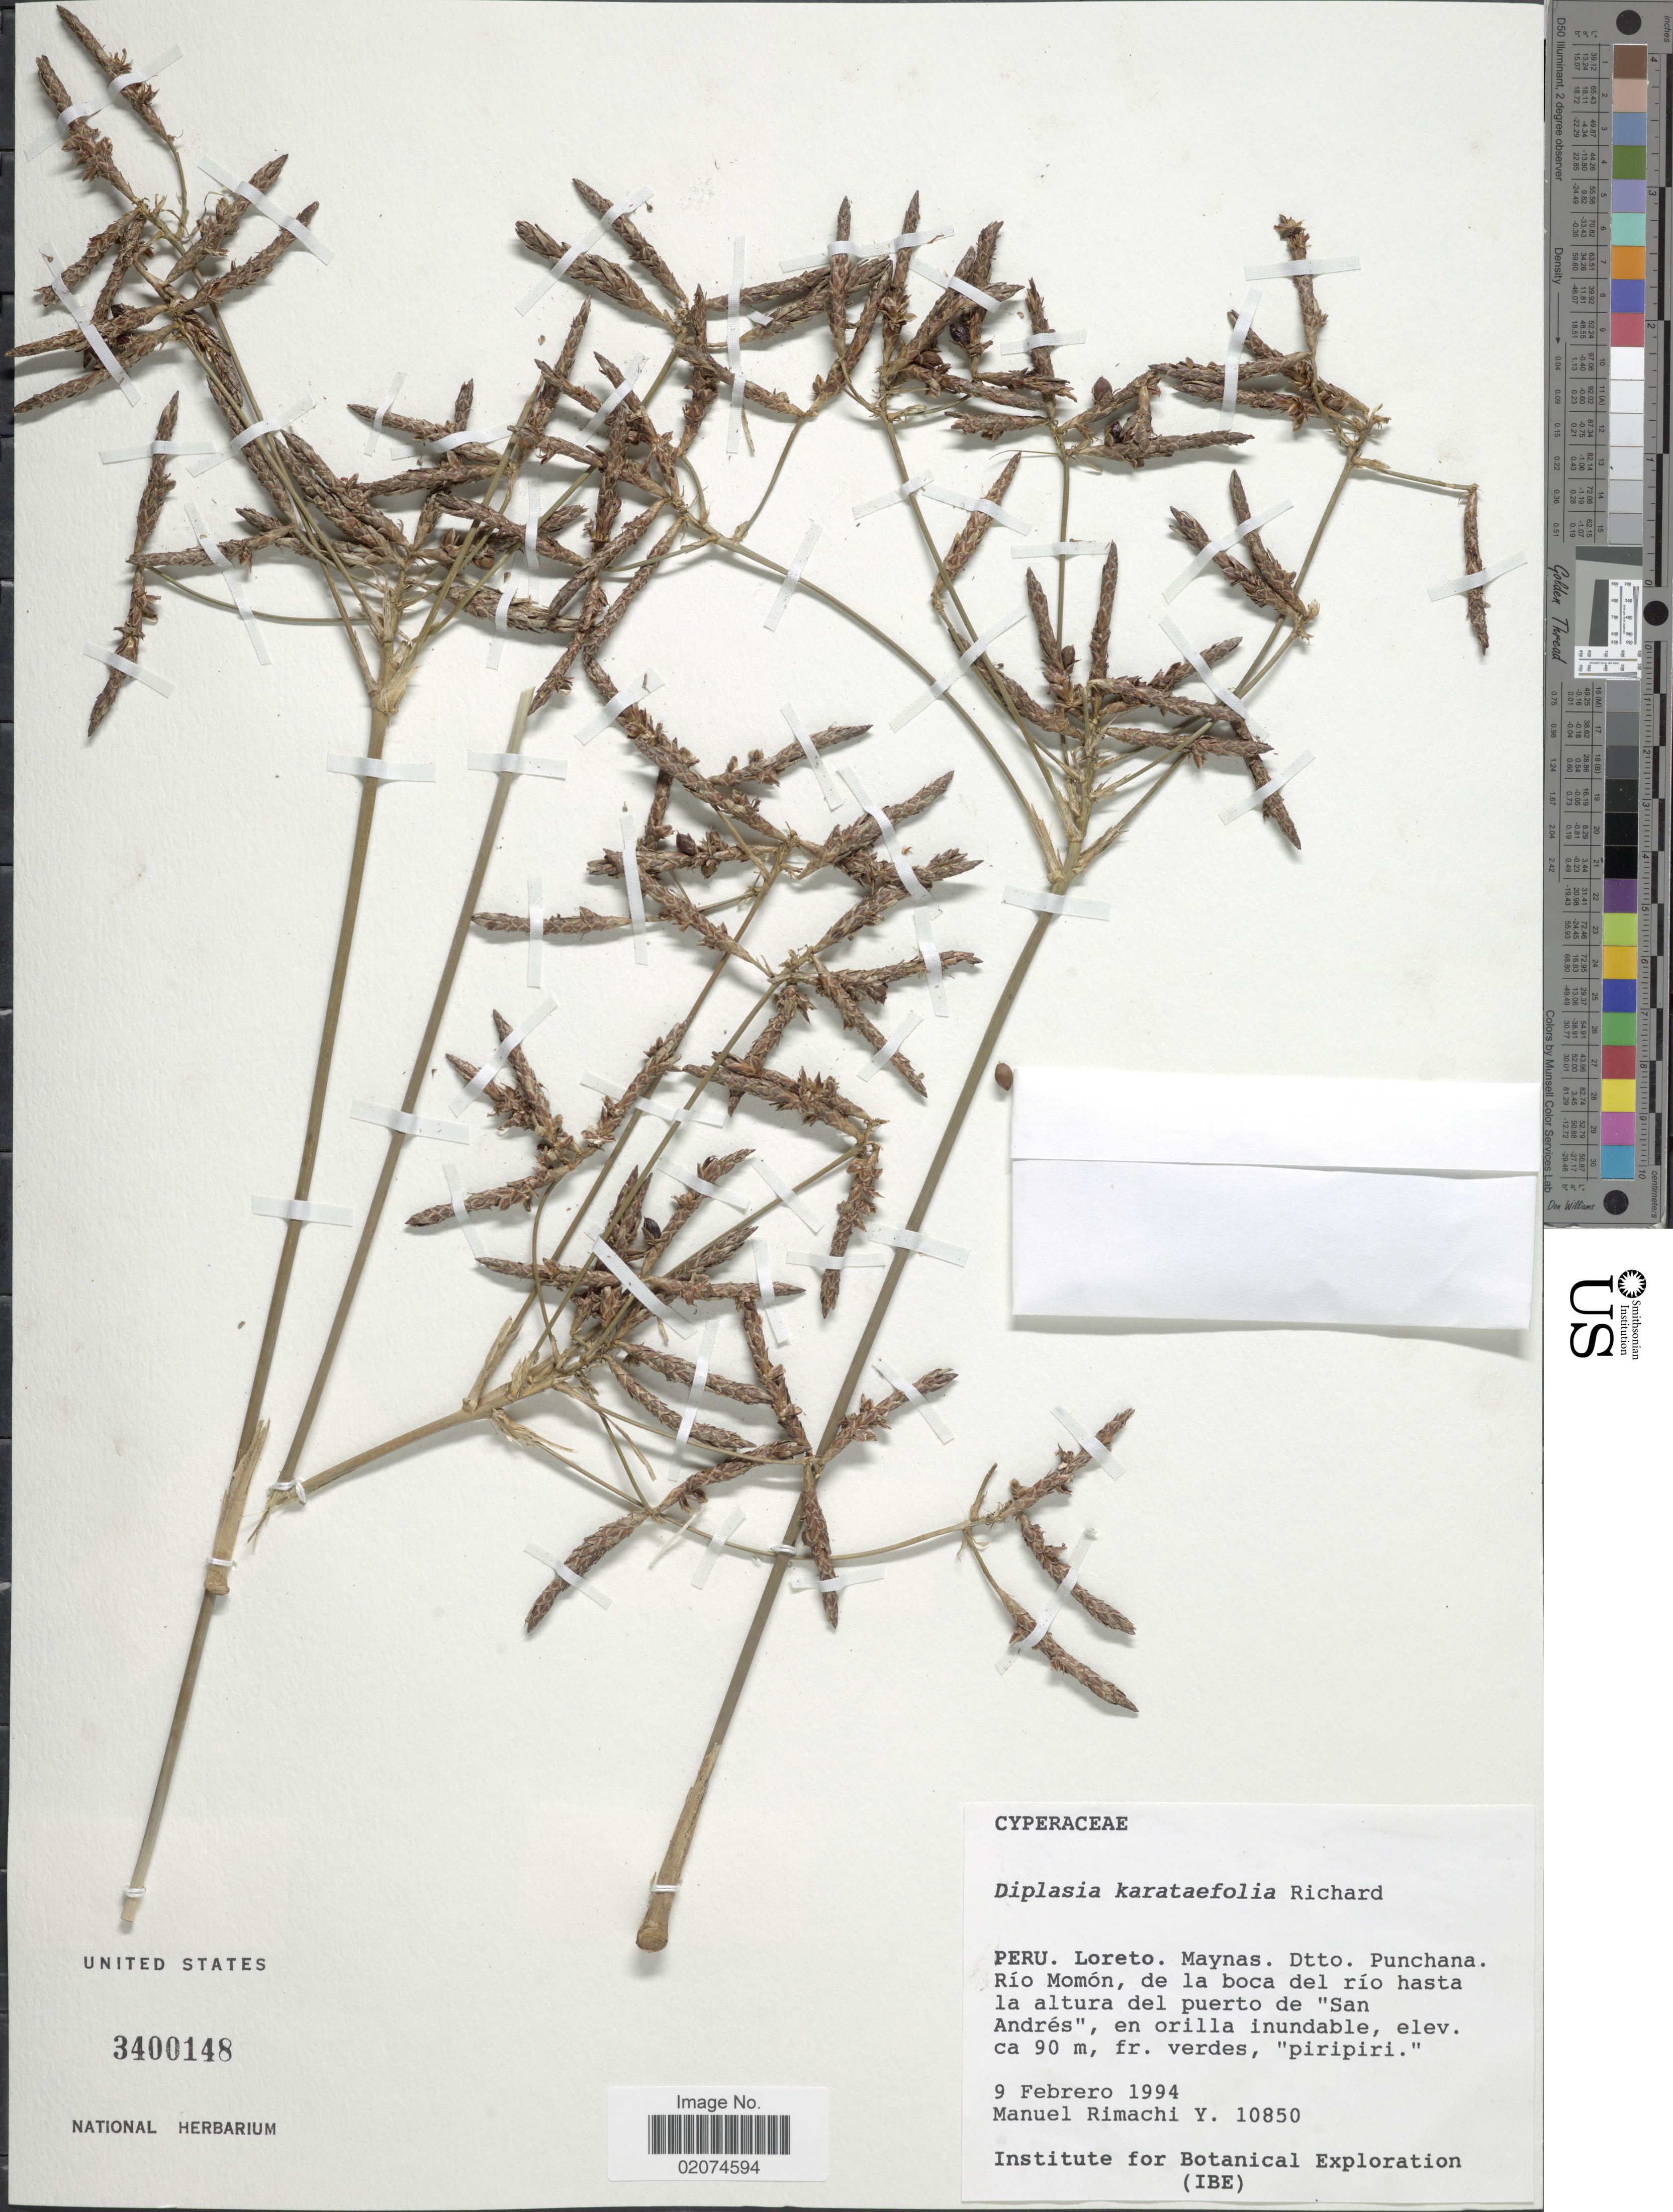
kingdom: Plantae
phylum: Tracheophyta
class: Liliopsida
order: Poales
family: Cyperaceae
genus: Diplasia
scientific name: Diplasia karatifolia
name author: Rich.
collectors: M. Rimachi Y.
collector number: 10850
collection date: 1994-02-09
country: Peru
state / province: Loreto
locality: Peru. Loreto. Maynas. Dtto. Punchana. Rio Momon, de la boca del rio hasta la altura del puerto de "San Andres"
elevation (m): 90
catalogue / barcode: US 3400148